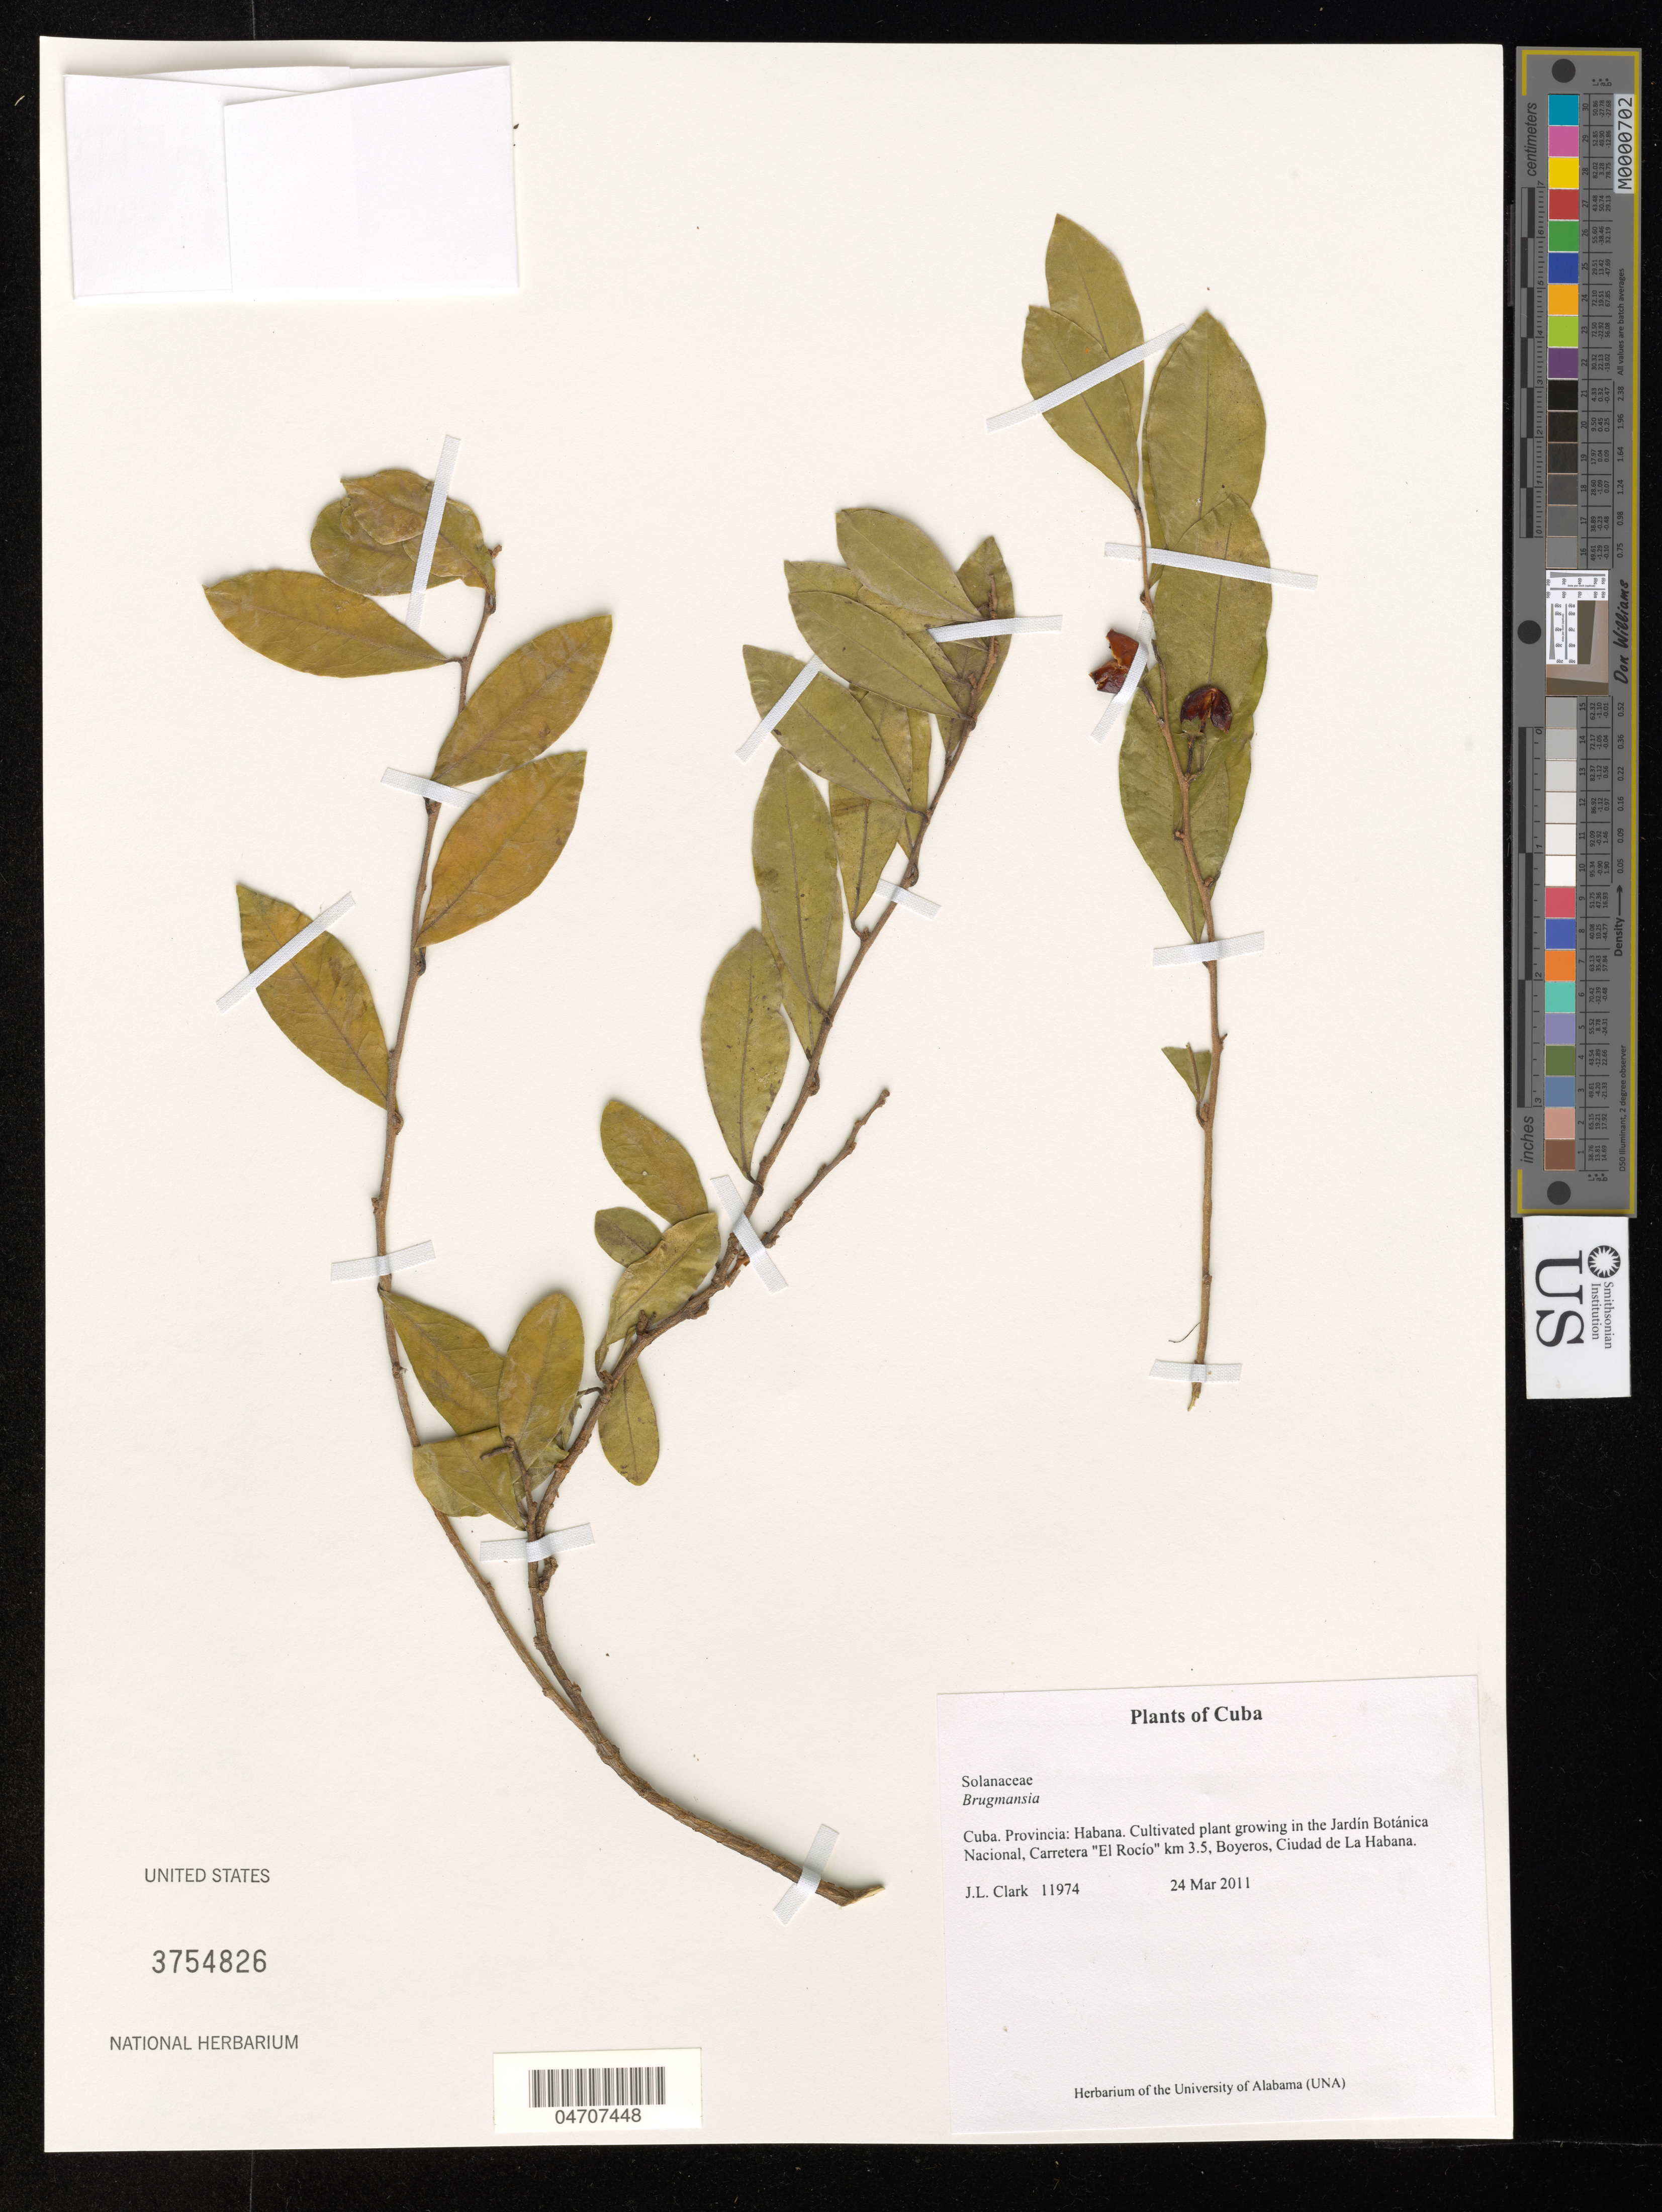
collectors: J. L. Clark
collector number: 11974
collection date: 2011-03-24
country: Cuba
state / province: La Habana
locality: Growing in the Jardín Botánica Nacional, Carretera "El Rocio" km 3.5, Boyeros, Ciudad de La Habana.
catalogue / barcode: US 3754826